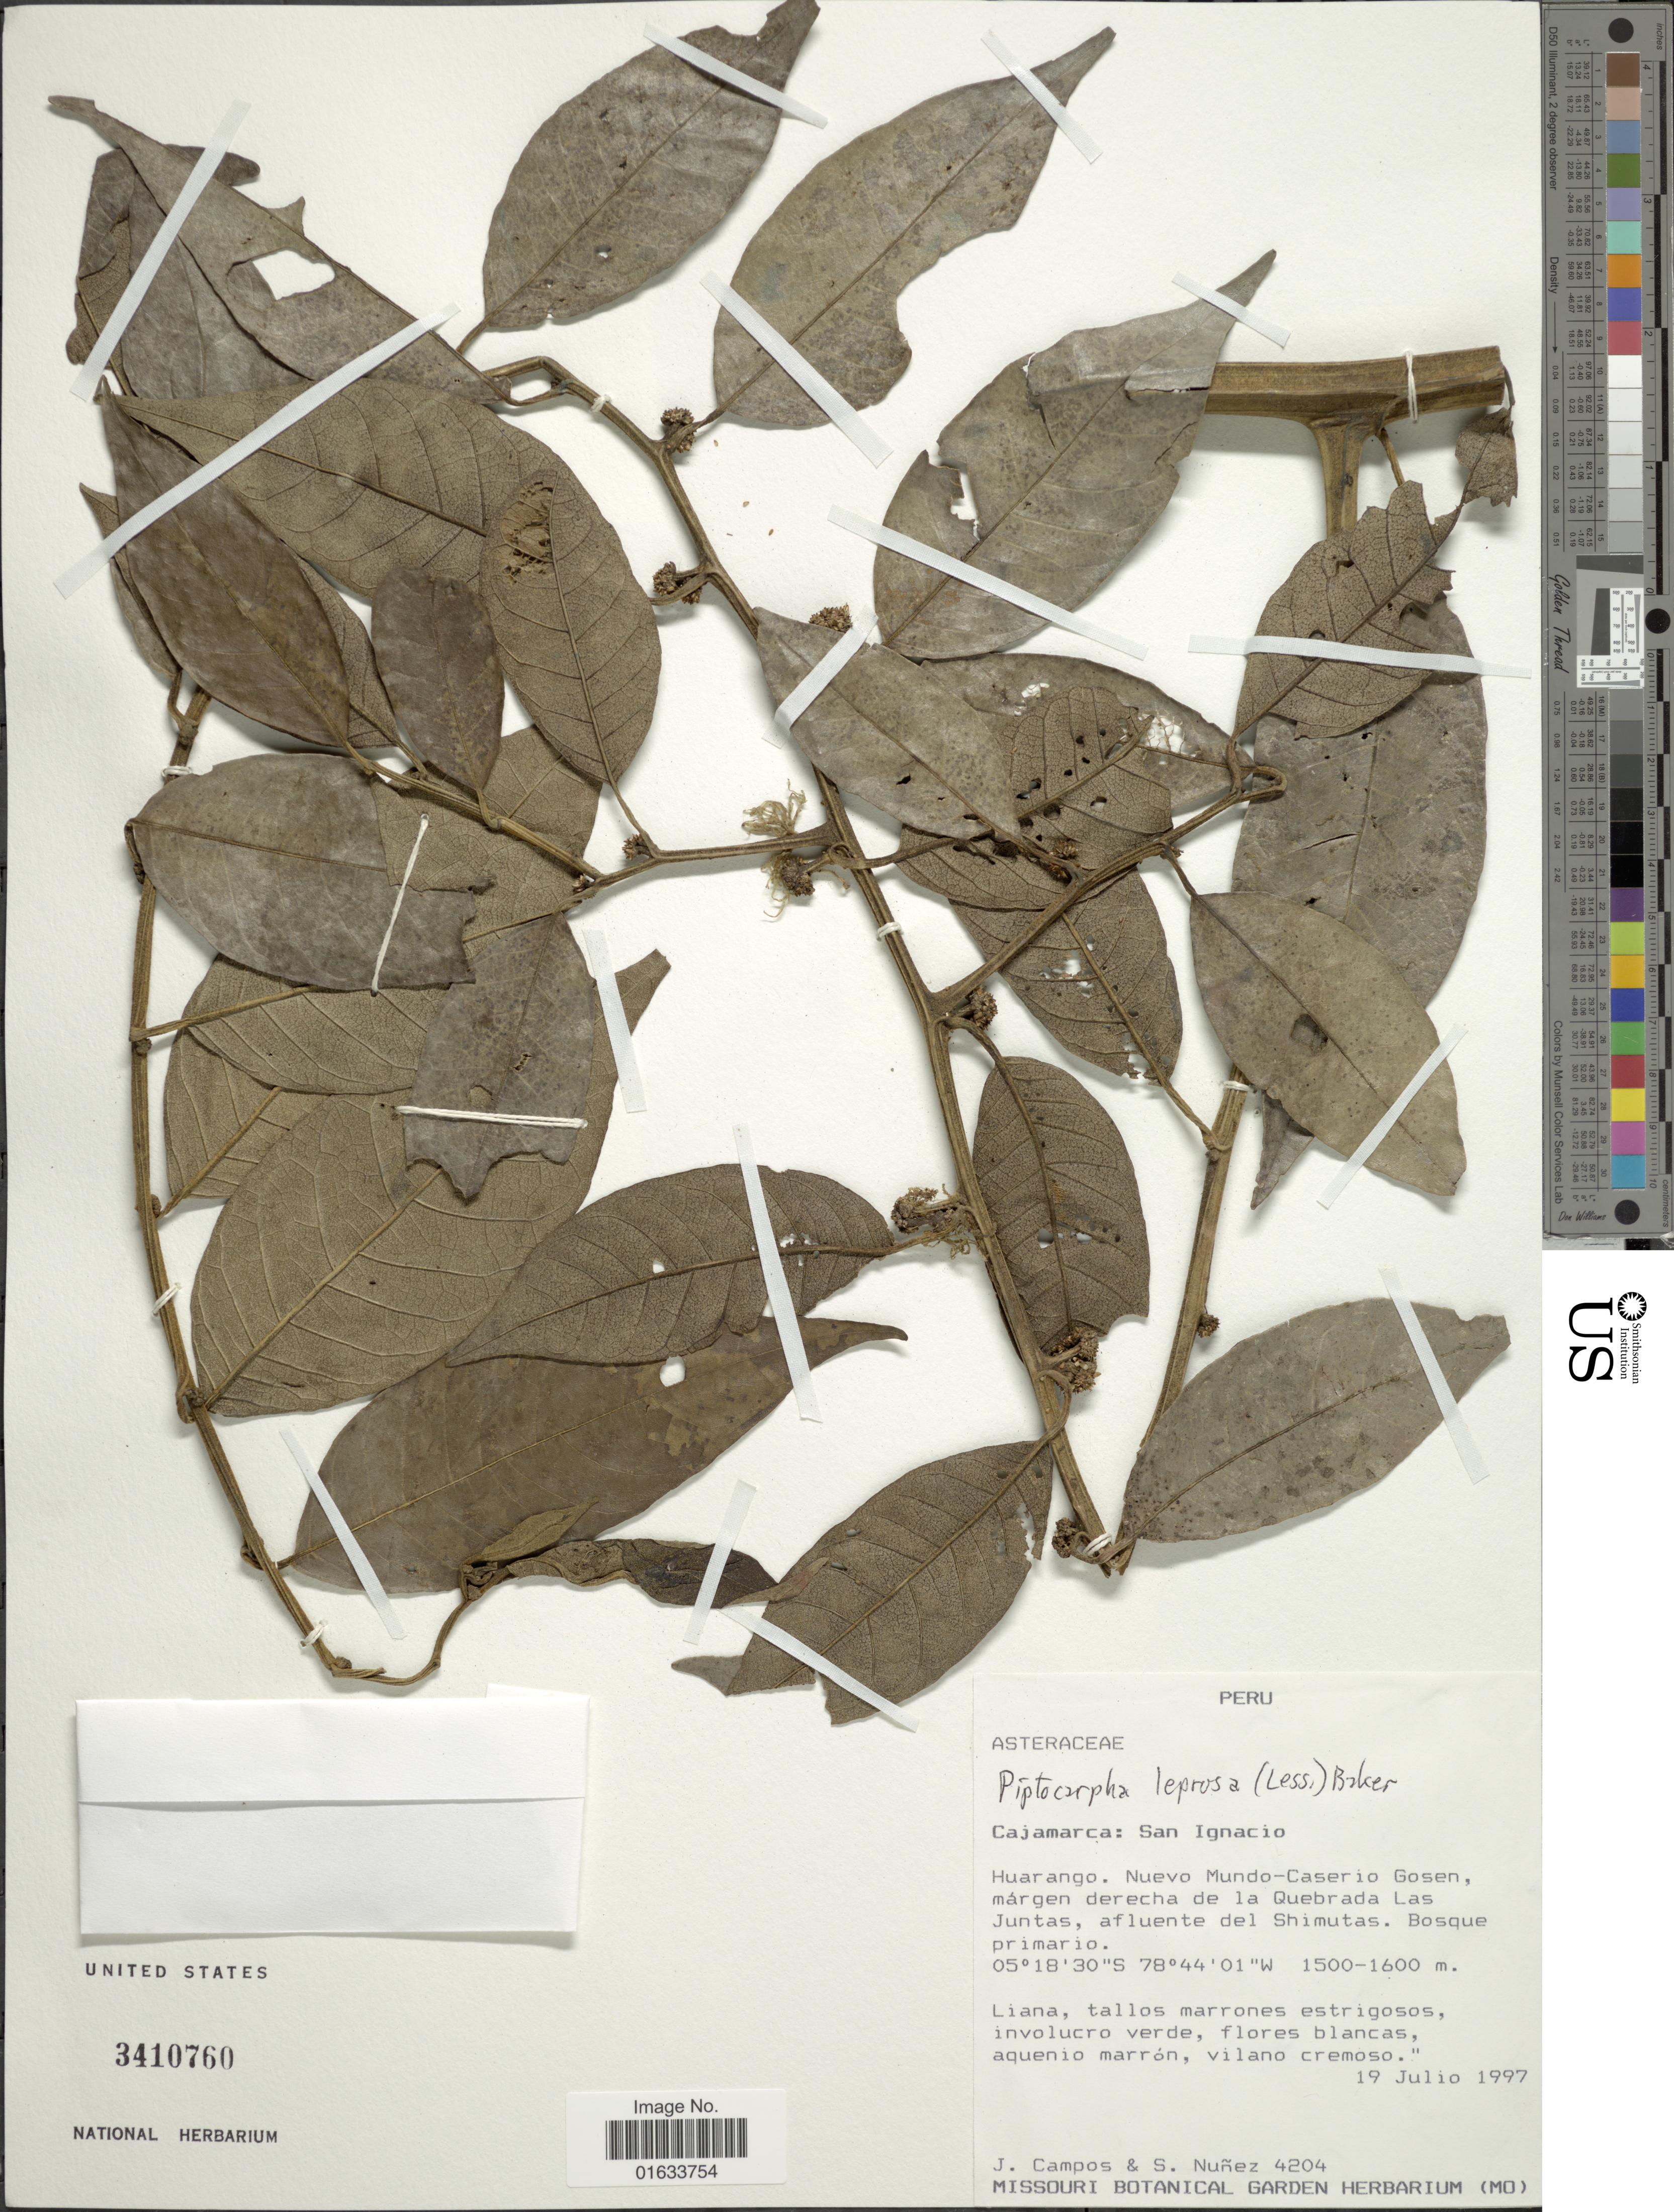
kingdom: Plantae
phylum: Tracheophyta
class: Magnoliopsida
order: Asterales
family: Asteraceae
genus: Piptocarpha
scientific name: Piptocarpha leprosa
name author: (Less.) Baker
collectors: J. Campos & S. Nuñez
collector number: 4204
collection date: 1997-07-19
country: Peru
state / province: Cajamarca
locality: Cajamarca: San Ignacio. Huarango. Nuevo Mundo-Caserio Gosen, márgen derecha de la Quebrada Las JUntas, afluente del Shimutas.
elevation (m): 1500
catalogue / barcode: US 3410760